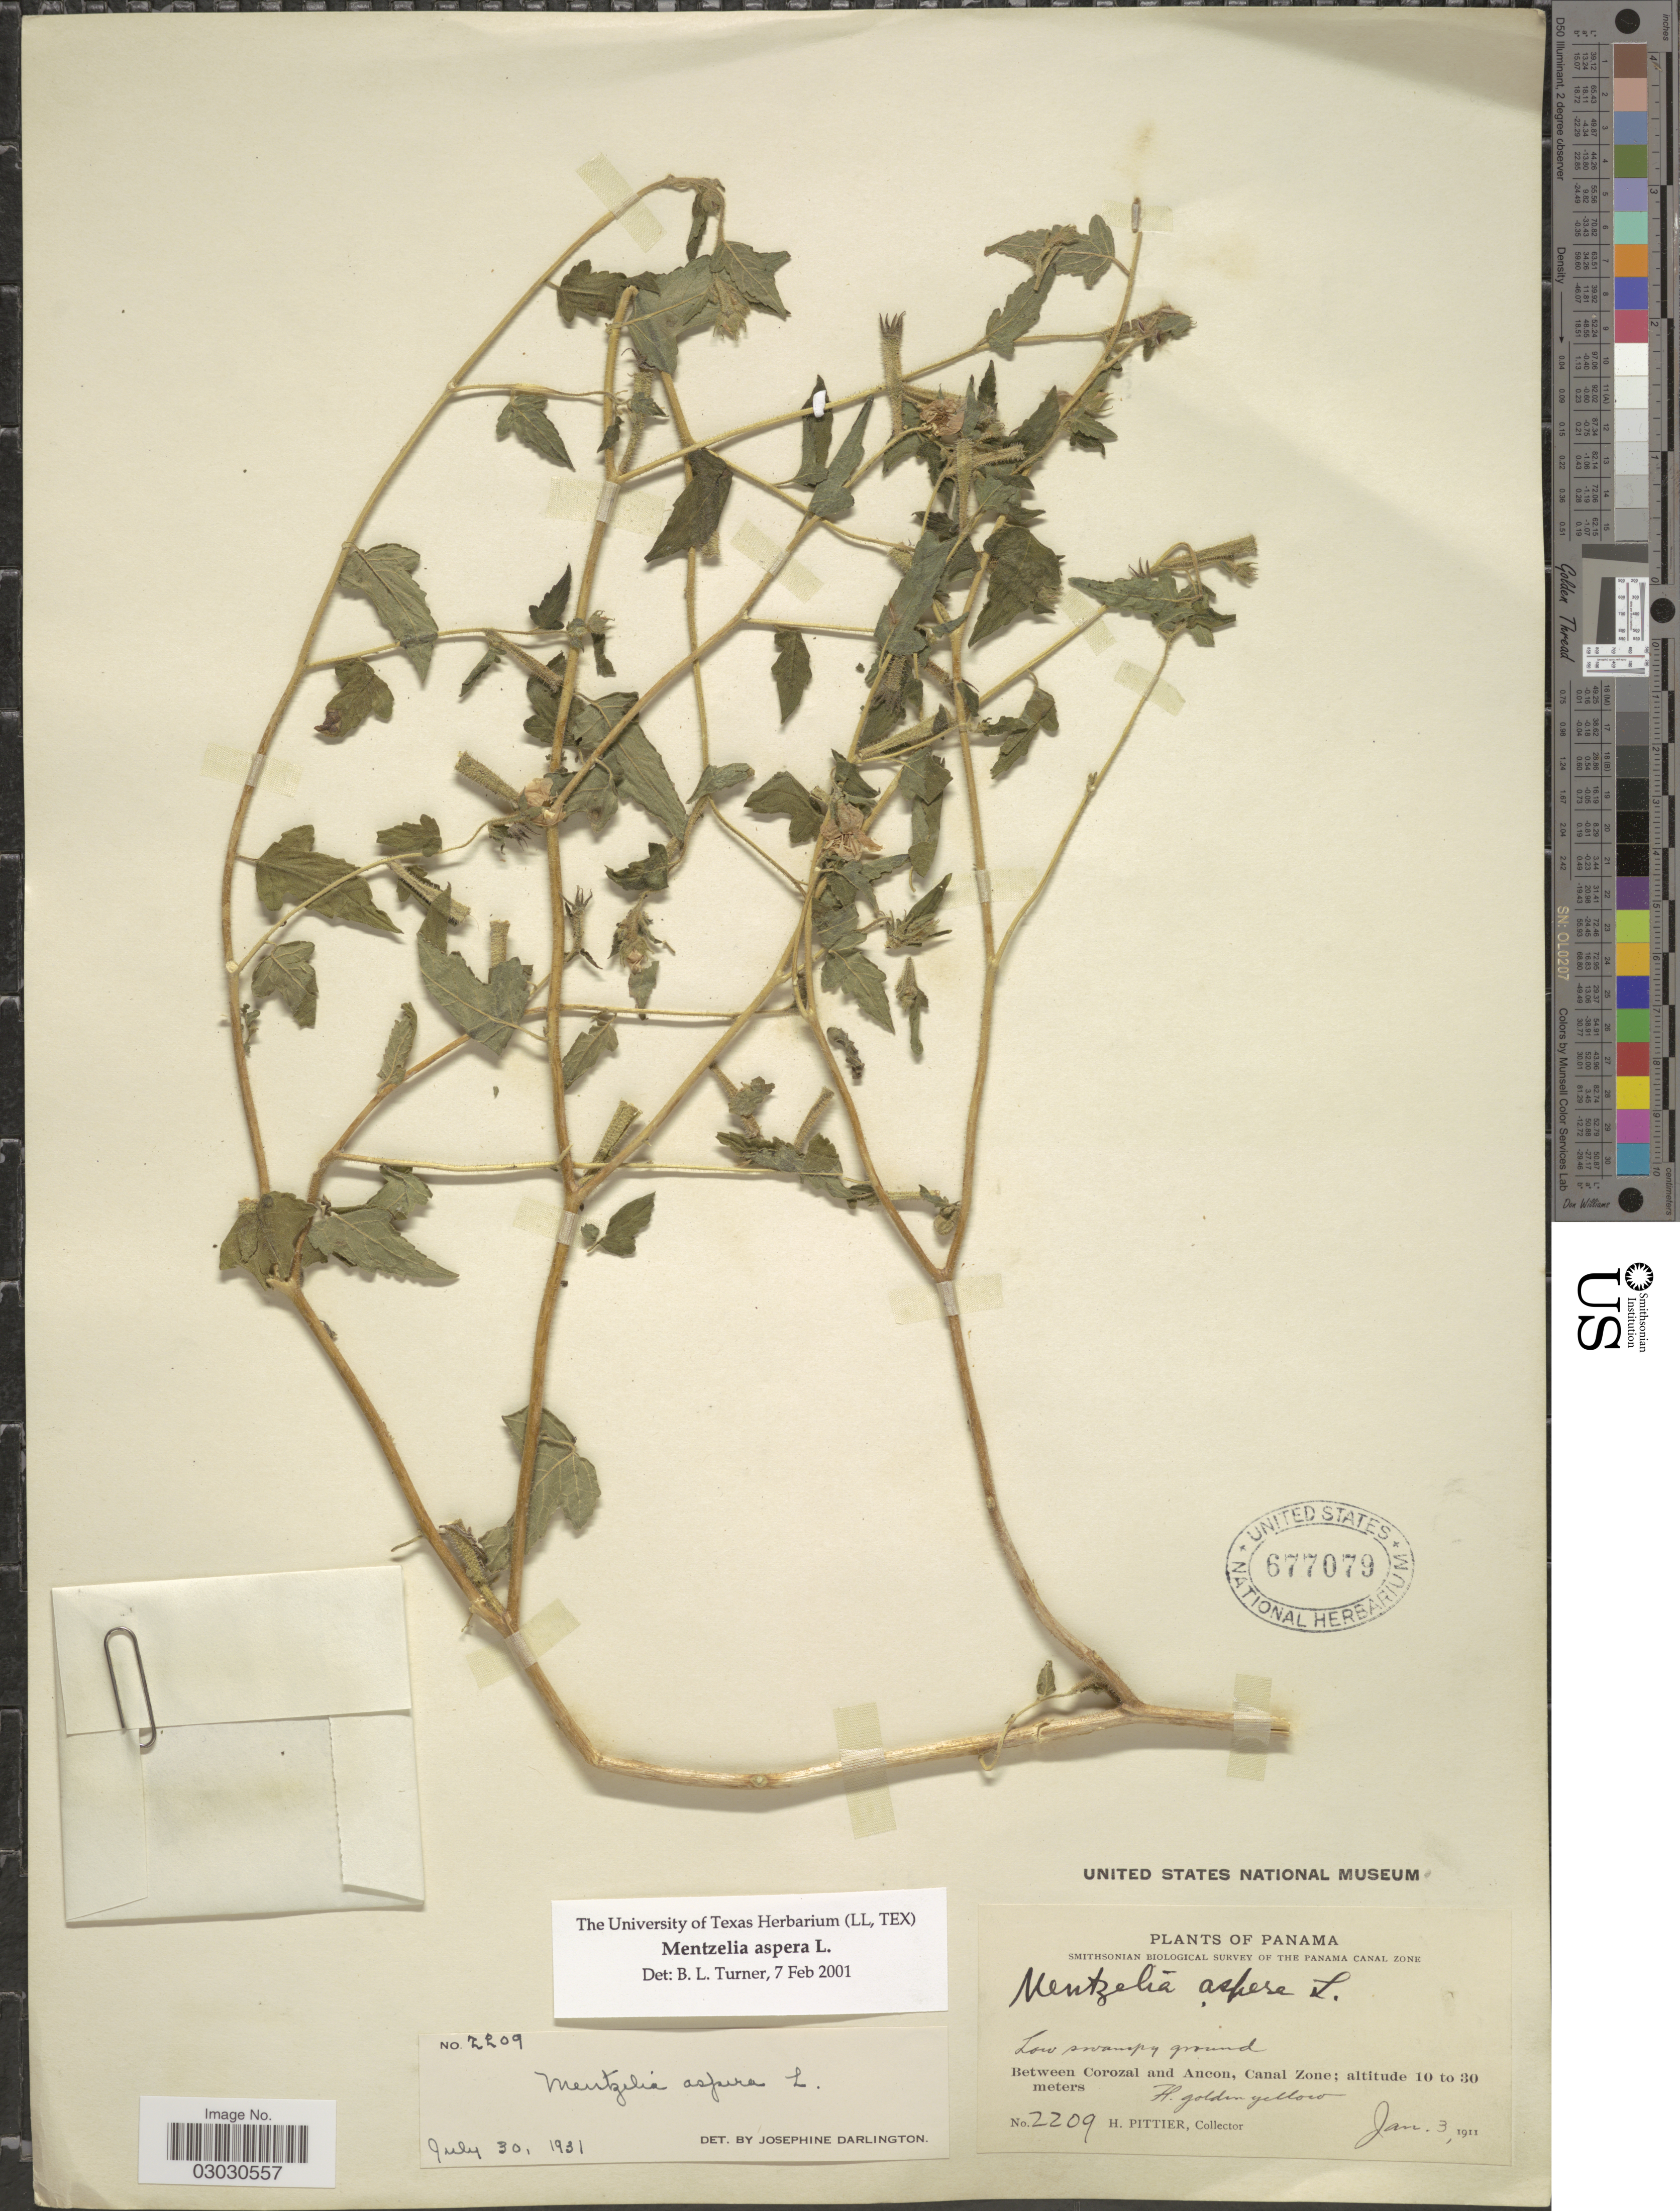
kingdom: Plantae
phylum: Tracheophyta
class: Magnoliopsida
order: Cornales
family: Loasaceae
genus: Mentzelia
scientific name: Mentzelia aspera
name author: L.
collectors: H. F. Pittier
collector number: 2209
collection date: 1911-01-03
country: Panama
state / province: Colón / Panamá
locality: Between Corozal and Ancon, Canal Zone.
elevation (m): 10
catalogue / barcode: US 677079